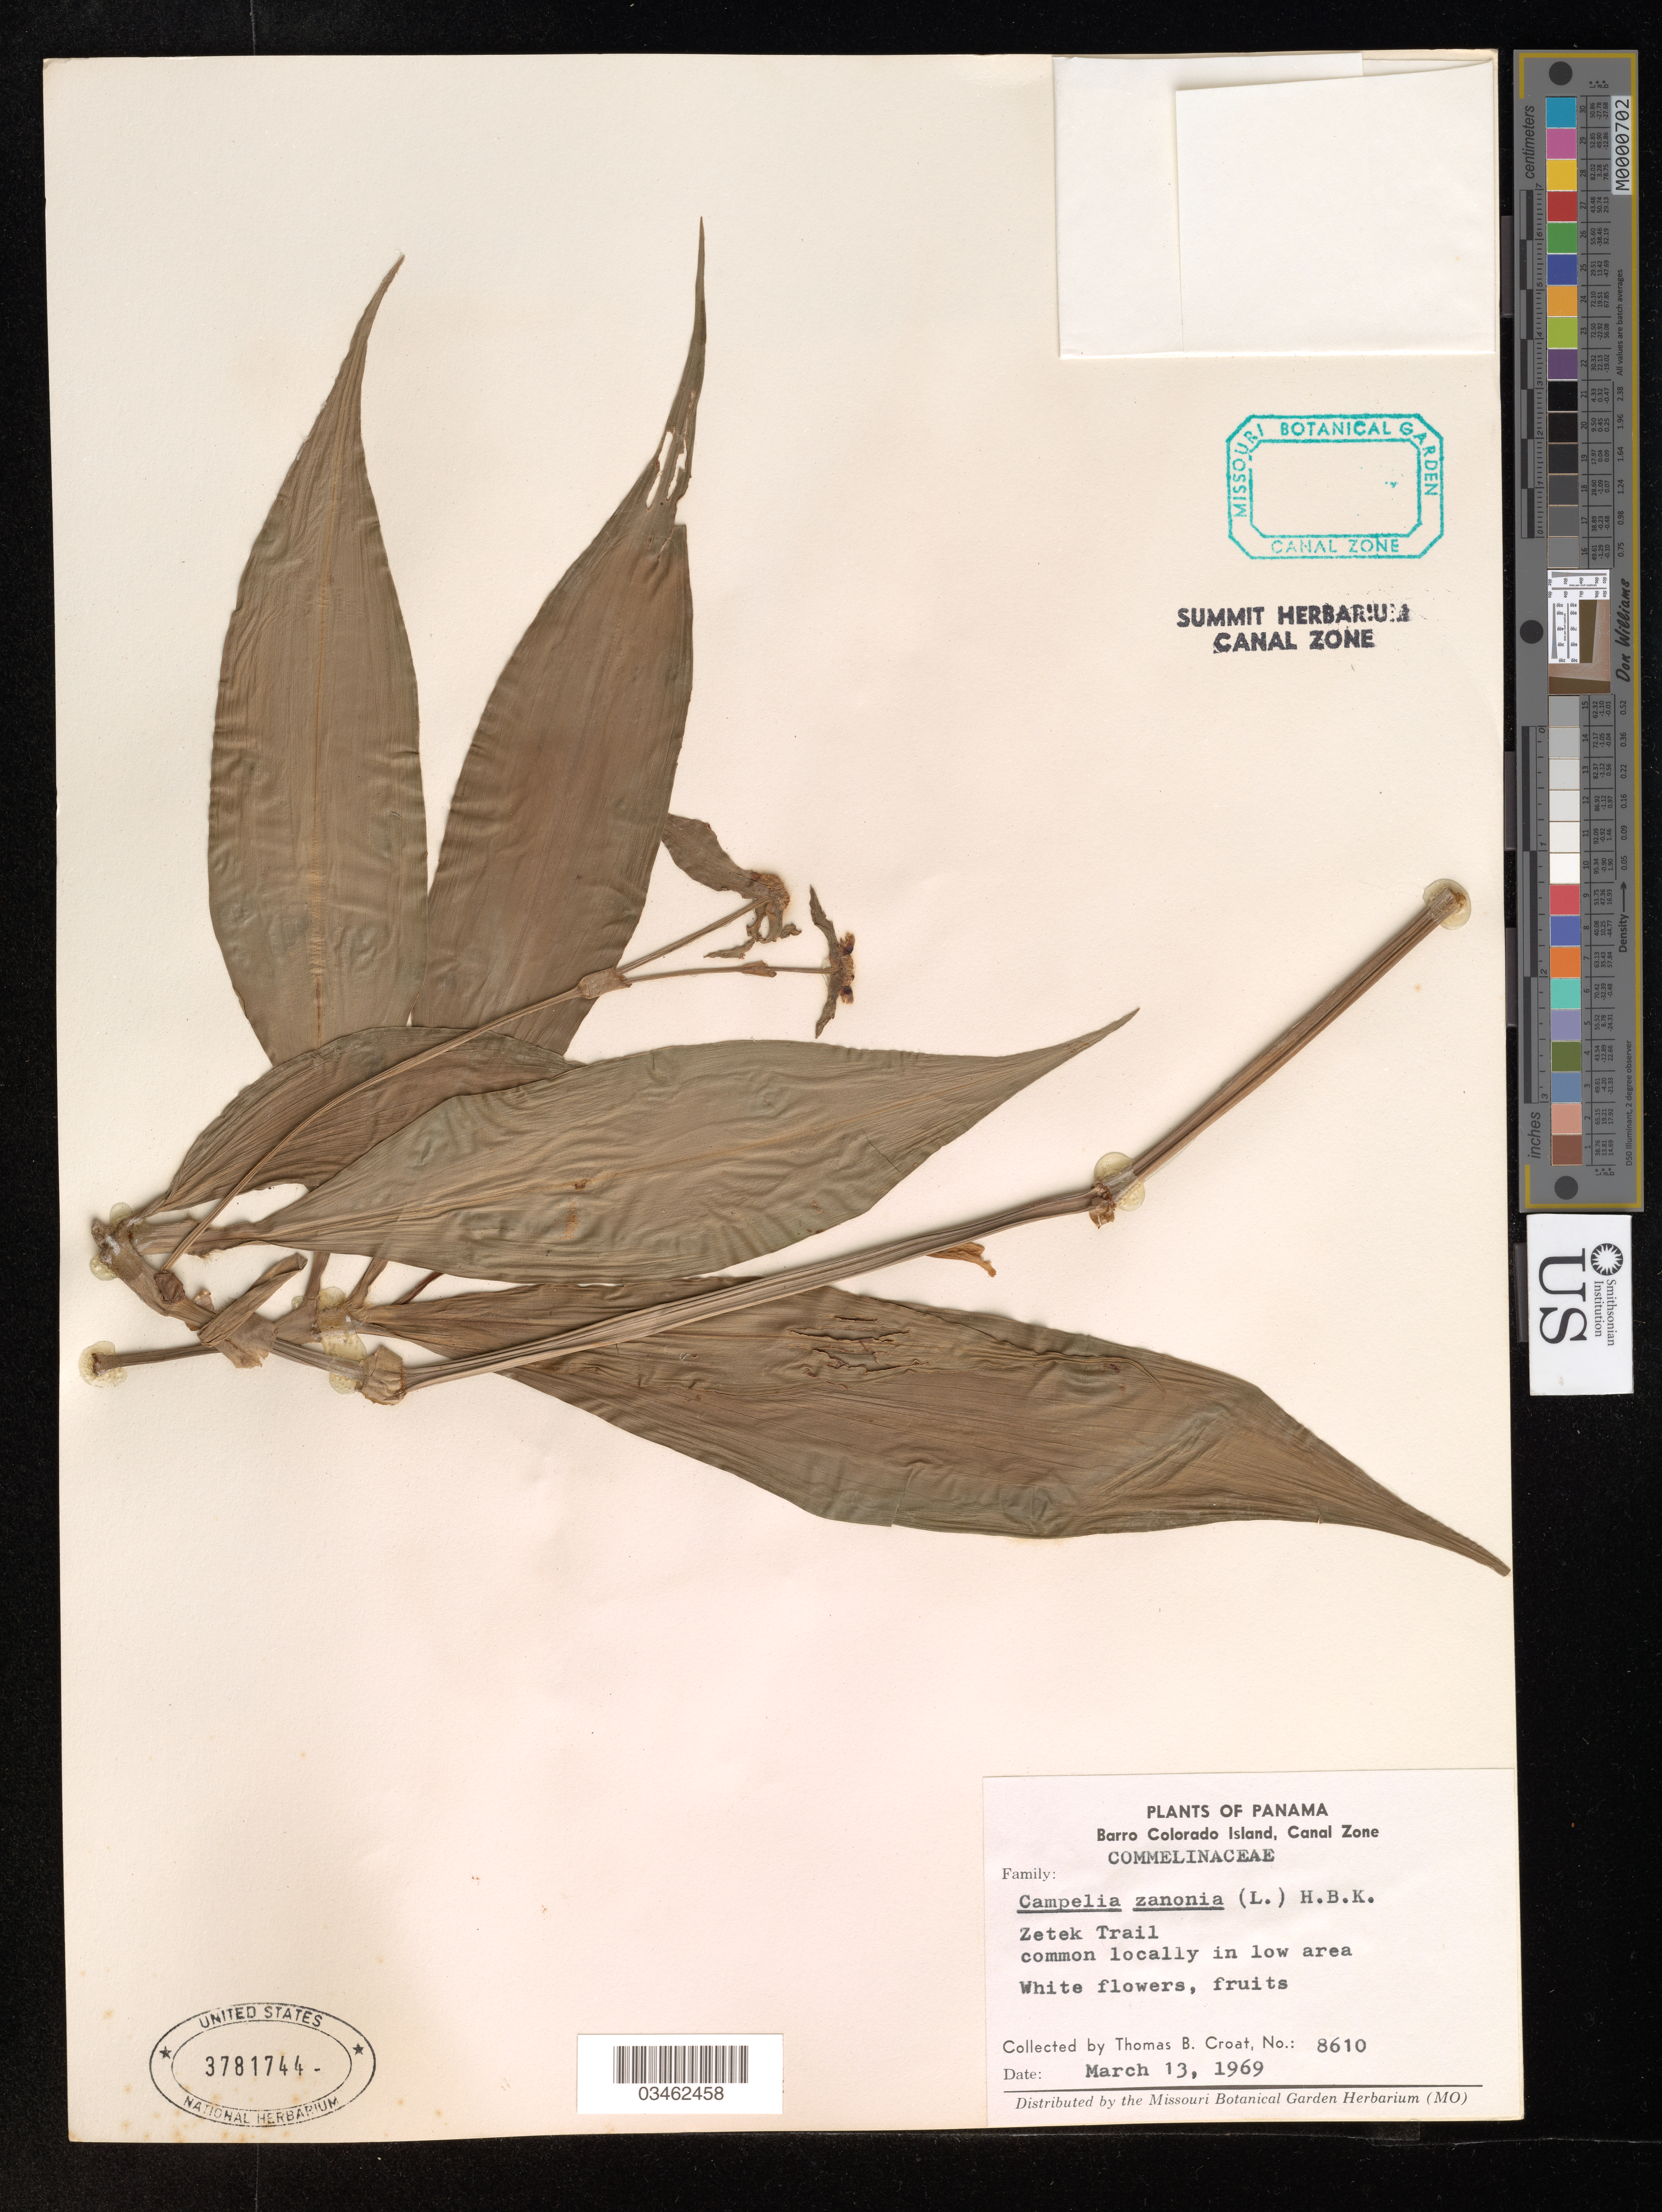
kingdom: Plantae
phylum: Tracheophyta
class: Liliopsida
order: Commelinales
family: Commelinaceae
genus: Campelia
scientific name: Campelia zanonia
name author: (L.) Kunth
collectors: T. B. Croat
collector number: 8610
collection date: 1969-03-13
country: Panama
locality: Barro Colorado Island, Canal Zone. Zetek Trail.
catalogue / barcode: US 3781744